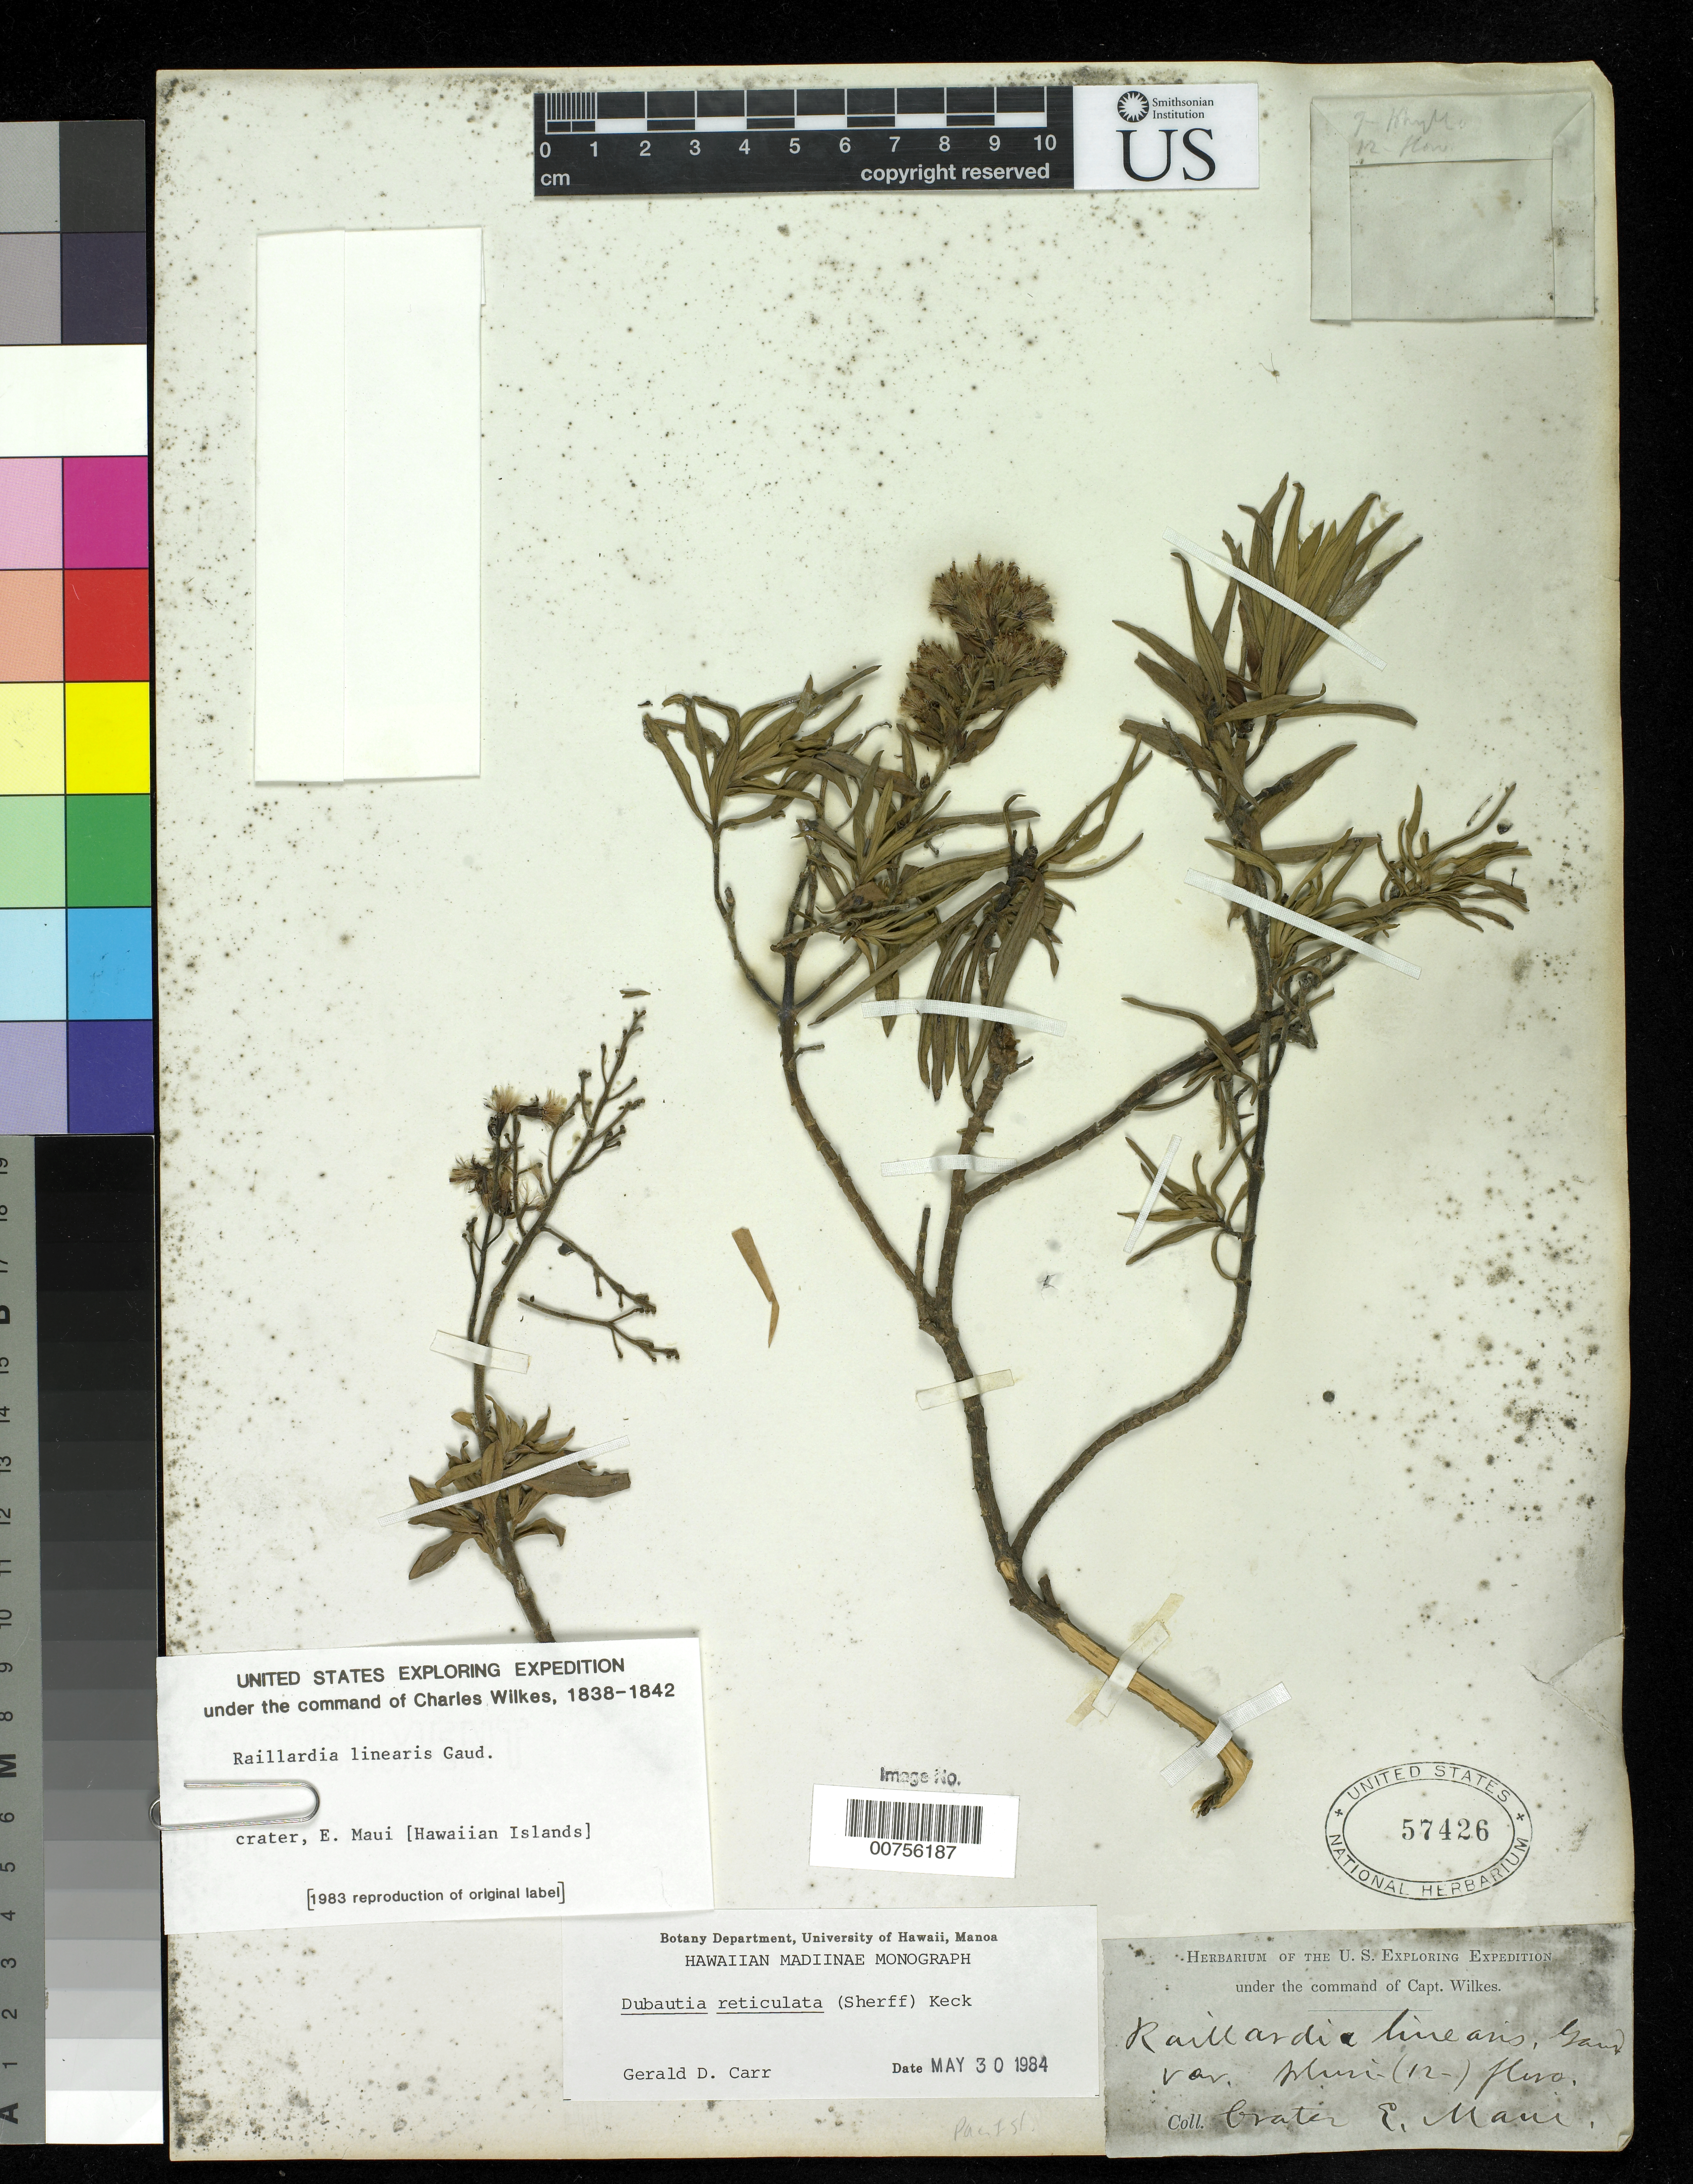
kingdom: Plantae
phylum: Tracheophyta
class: Magnoliopsida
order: Asterales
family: Asteraceae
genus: Dubautia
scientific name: Dubautia reticulata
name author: (Sherff) D.D. Keck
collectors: Wilkes Explor. Exped.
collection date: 1838/1842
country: United States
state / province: Hawaii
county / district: Maui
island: Maui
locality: Crater, E. Maui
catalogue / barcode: US 57426